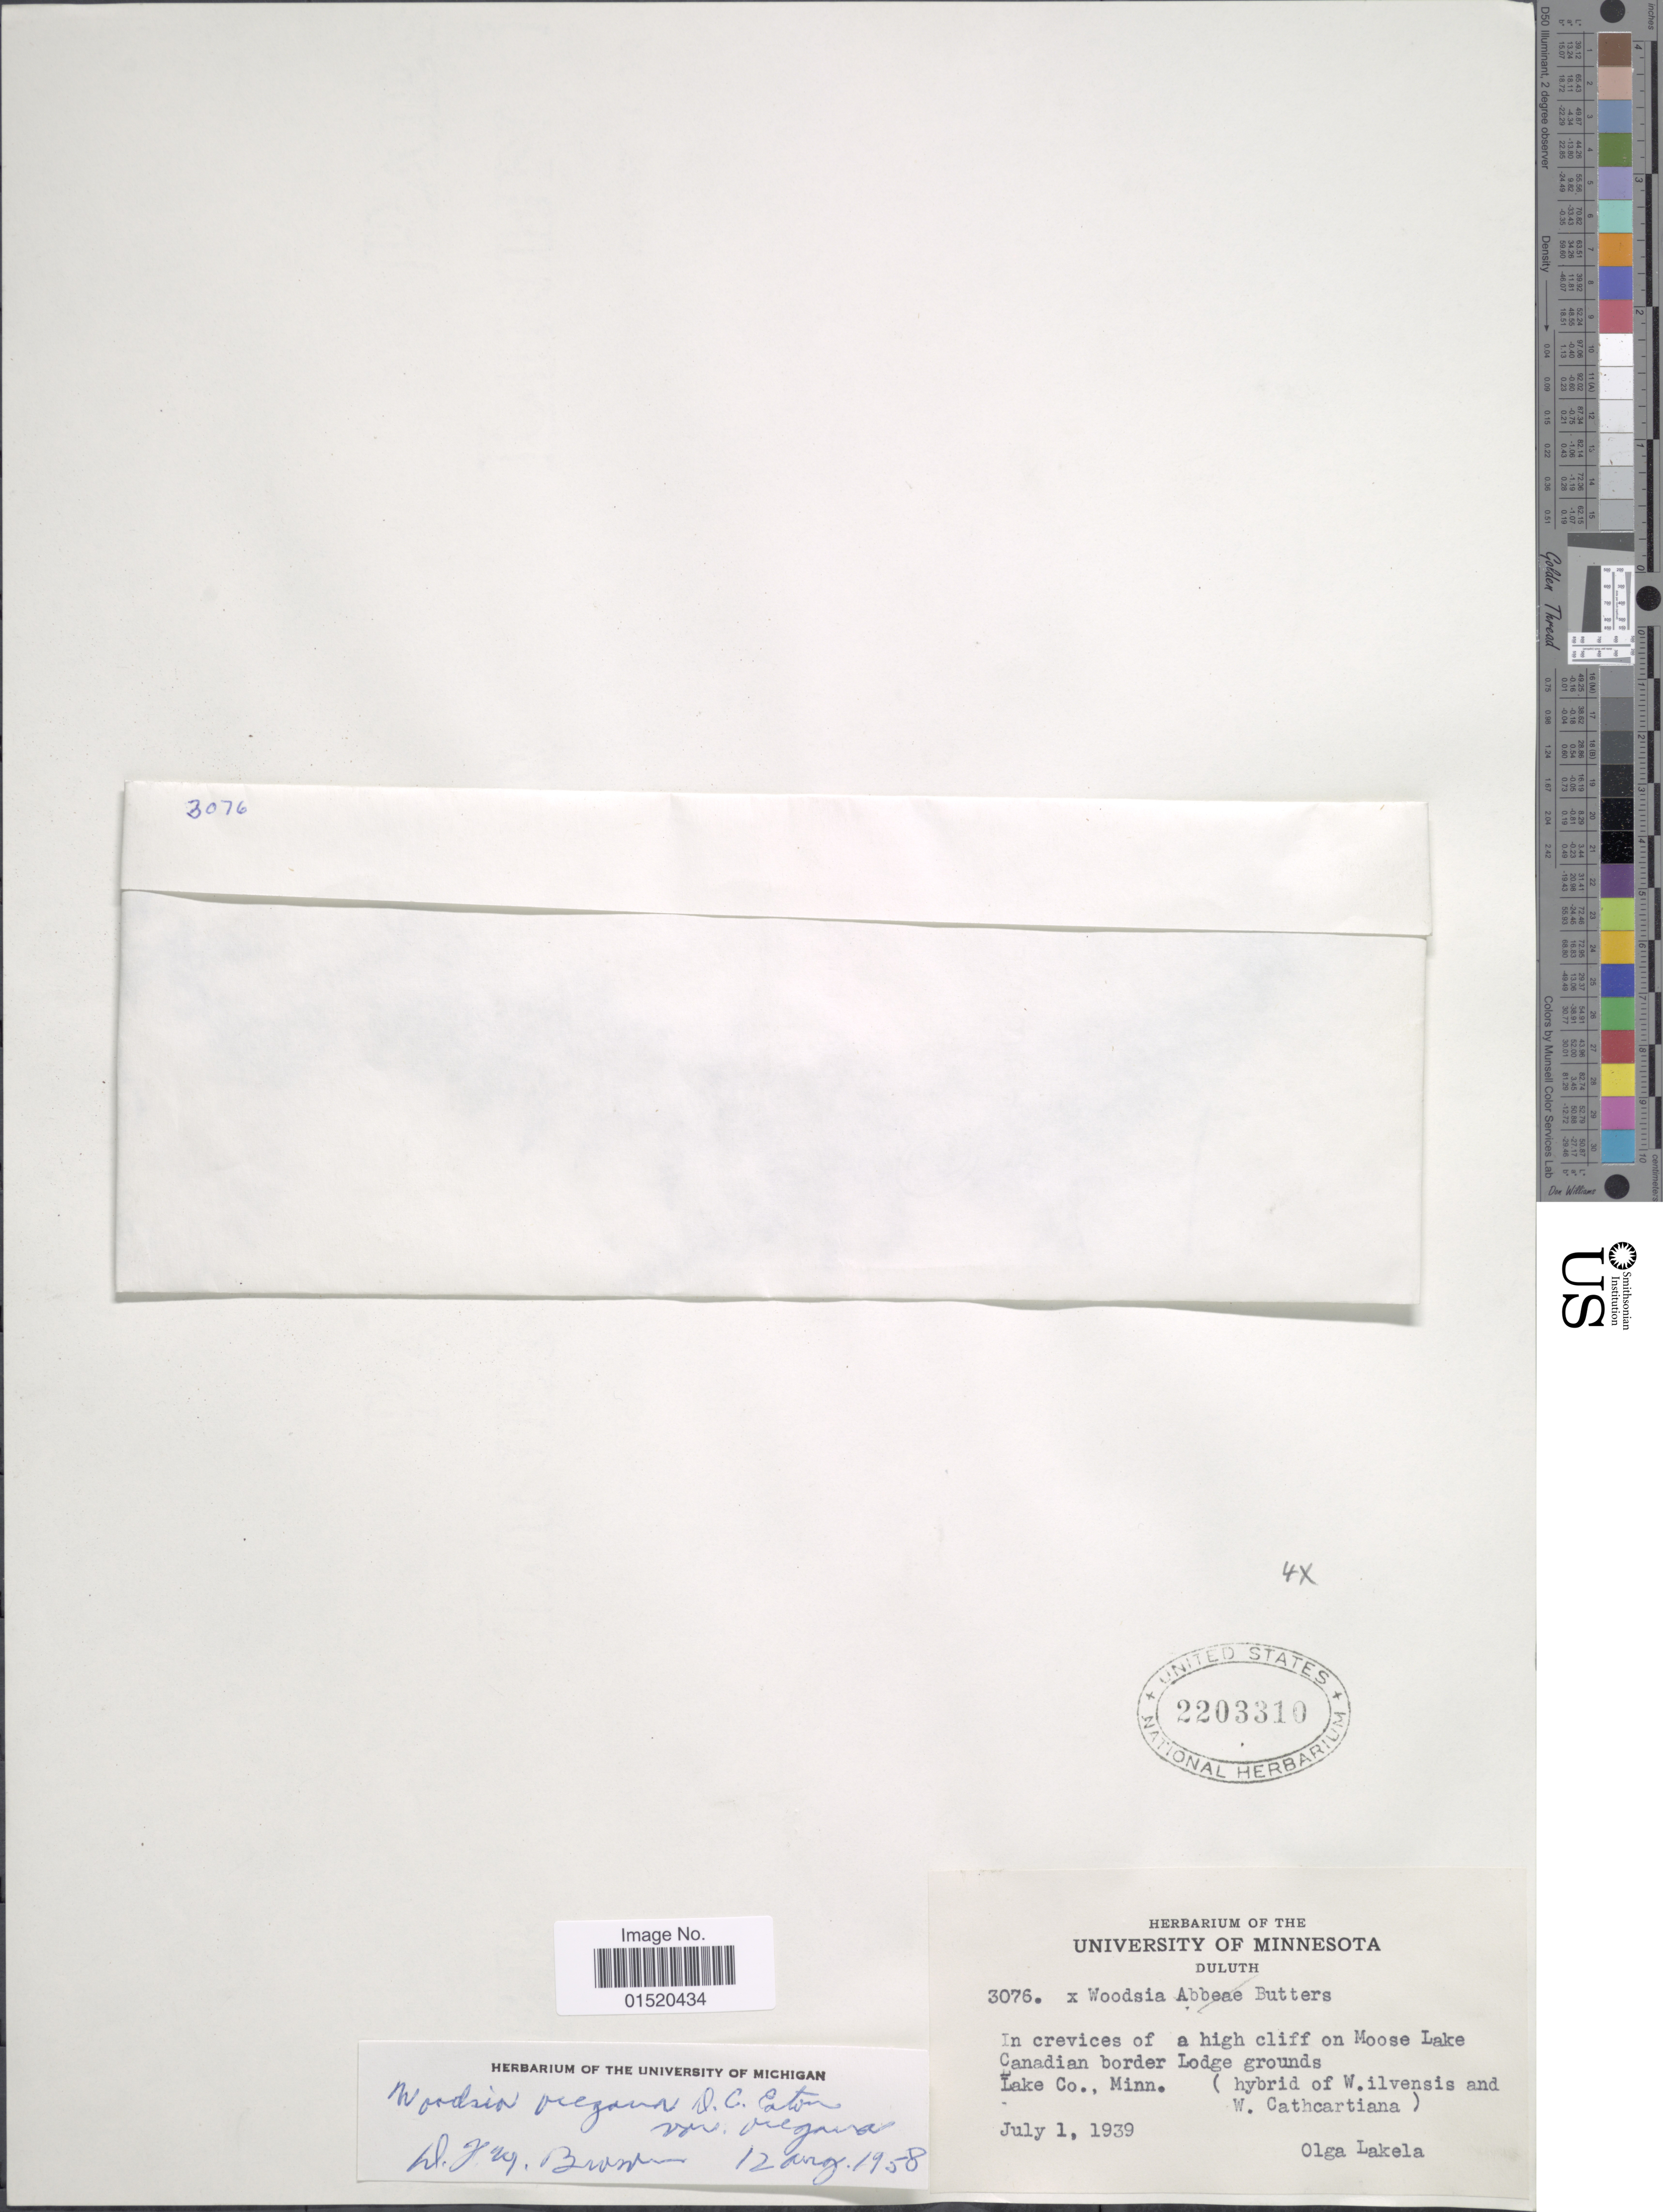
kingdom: Plantae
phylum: Tracheophyta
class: Polypodiopsida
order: Polypodiales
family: Woodsiaceae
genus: Woodsia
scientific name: Woodsia oregana var. cathcartiana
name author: (B.L. Rob.) C.V. Morton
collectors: O. K. Lakela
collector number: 3076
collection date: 1939-07-01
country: United States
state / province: Minnesota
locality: Duluth, In crevices of high cliff on Moose Lake Canadian border Lodge grounds Lake Co.,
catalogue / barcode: US 2203310